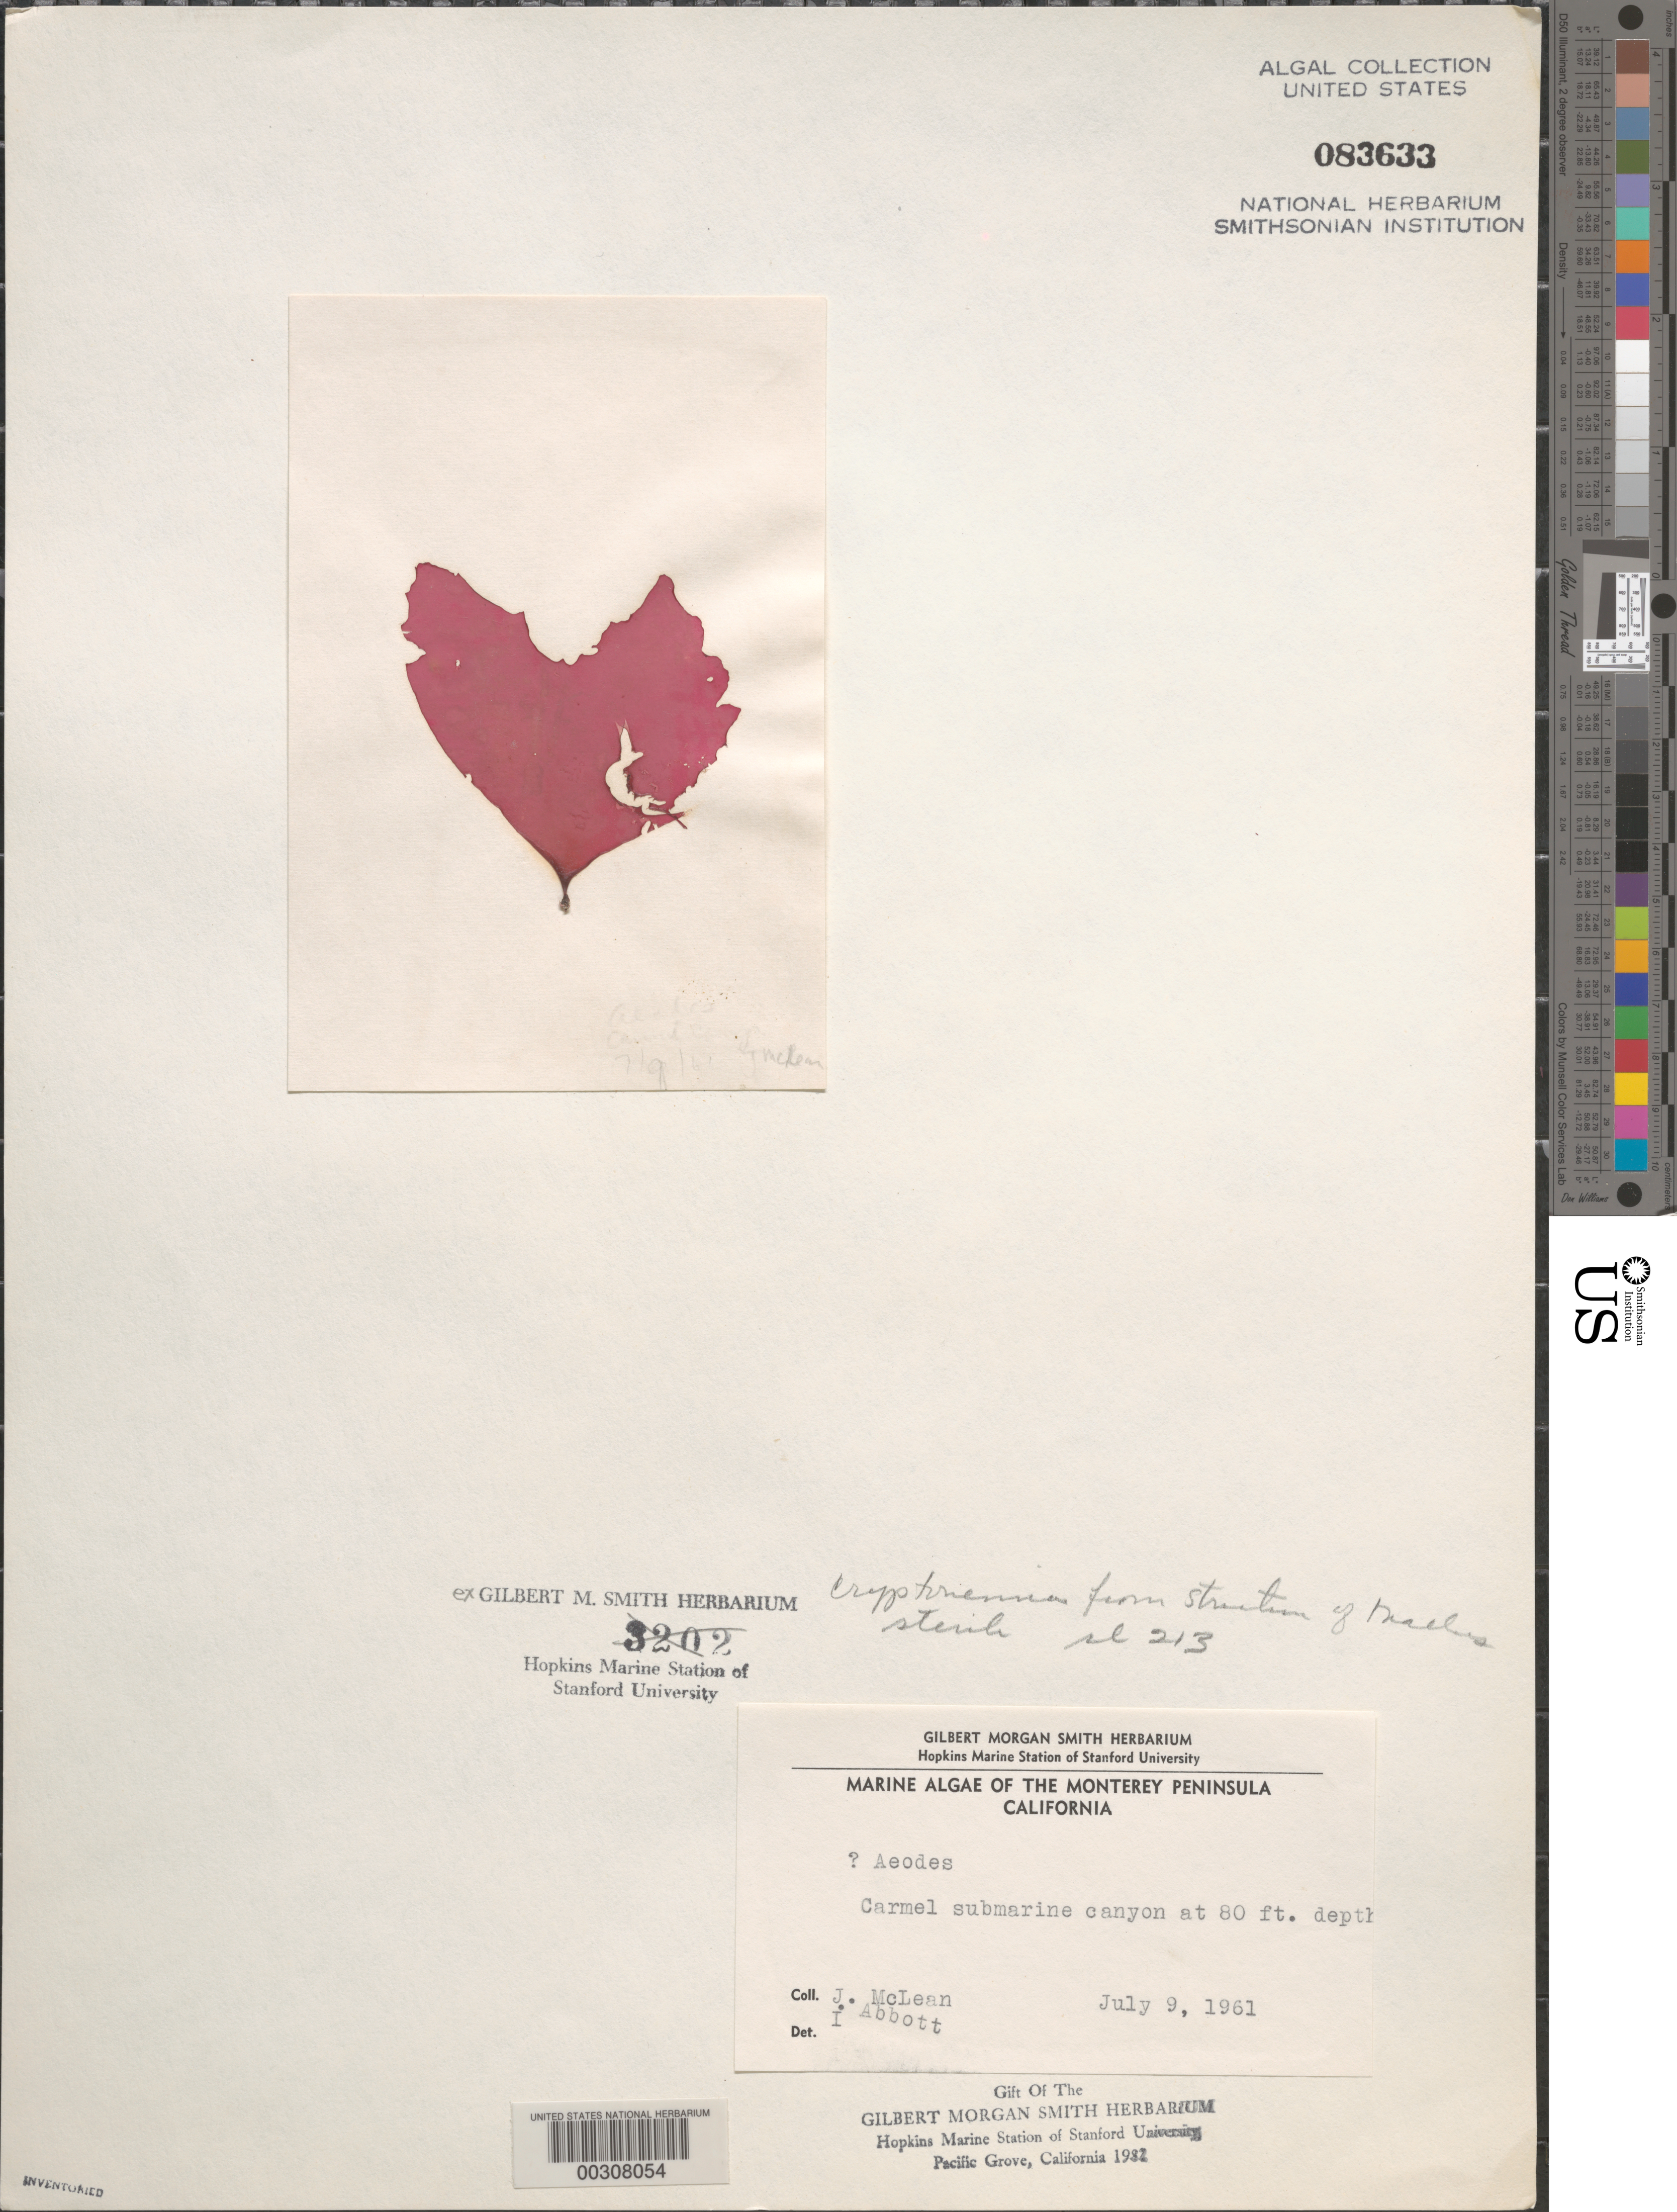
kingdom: Plantae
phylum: Rhodophyta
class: Florideophyceae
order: Halymeniales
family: Halymeniaceae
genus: Aeodes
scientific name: Aeodes sp.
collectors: J. McLean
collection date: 1961-07-09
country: United States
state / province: California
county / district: Monterey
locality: The Monterey Peninsula. Carmel submarine canyon.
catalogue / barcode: US 83633